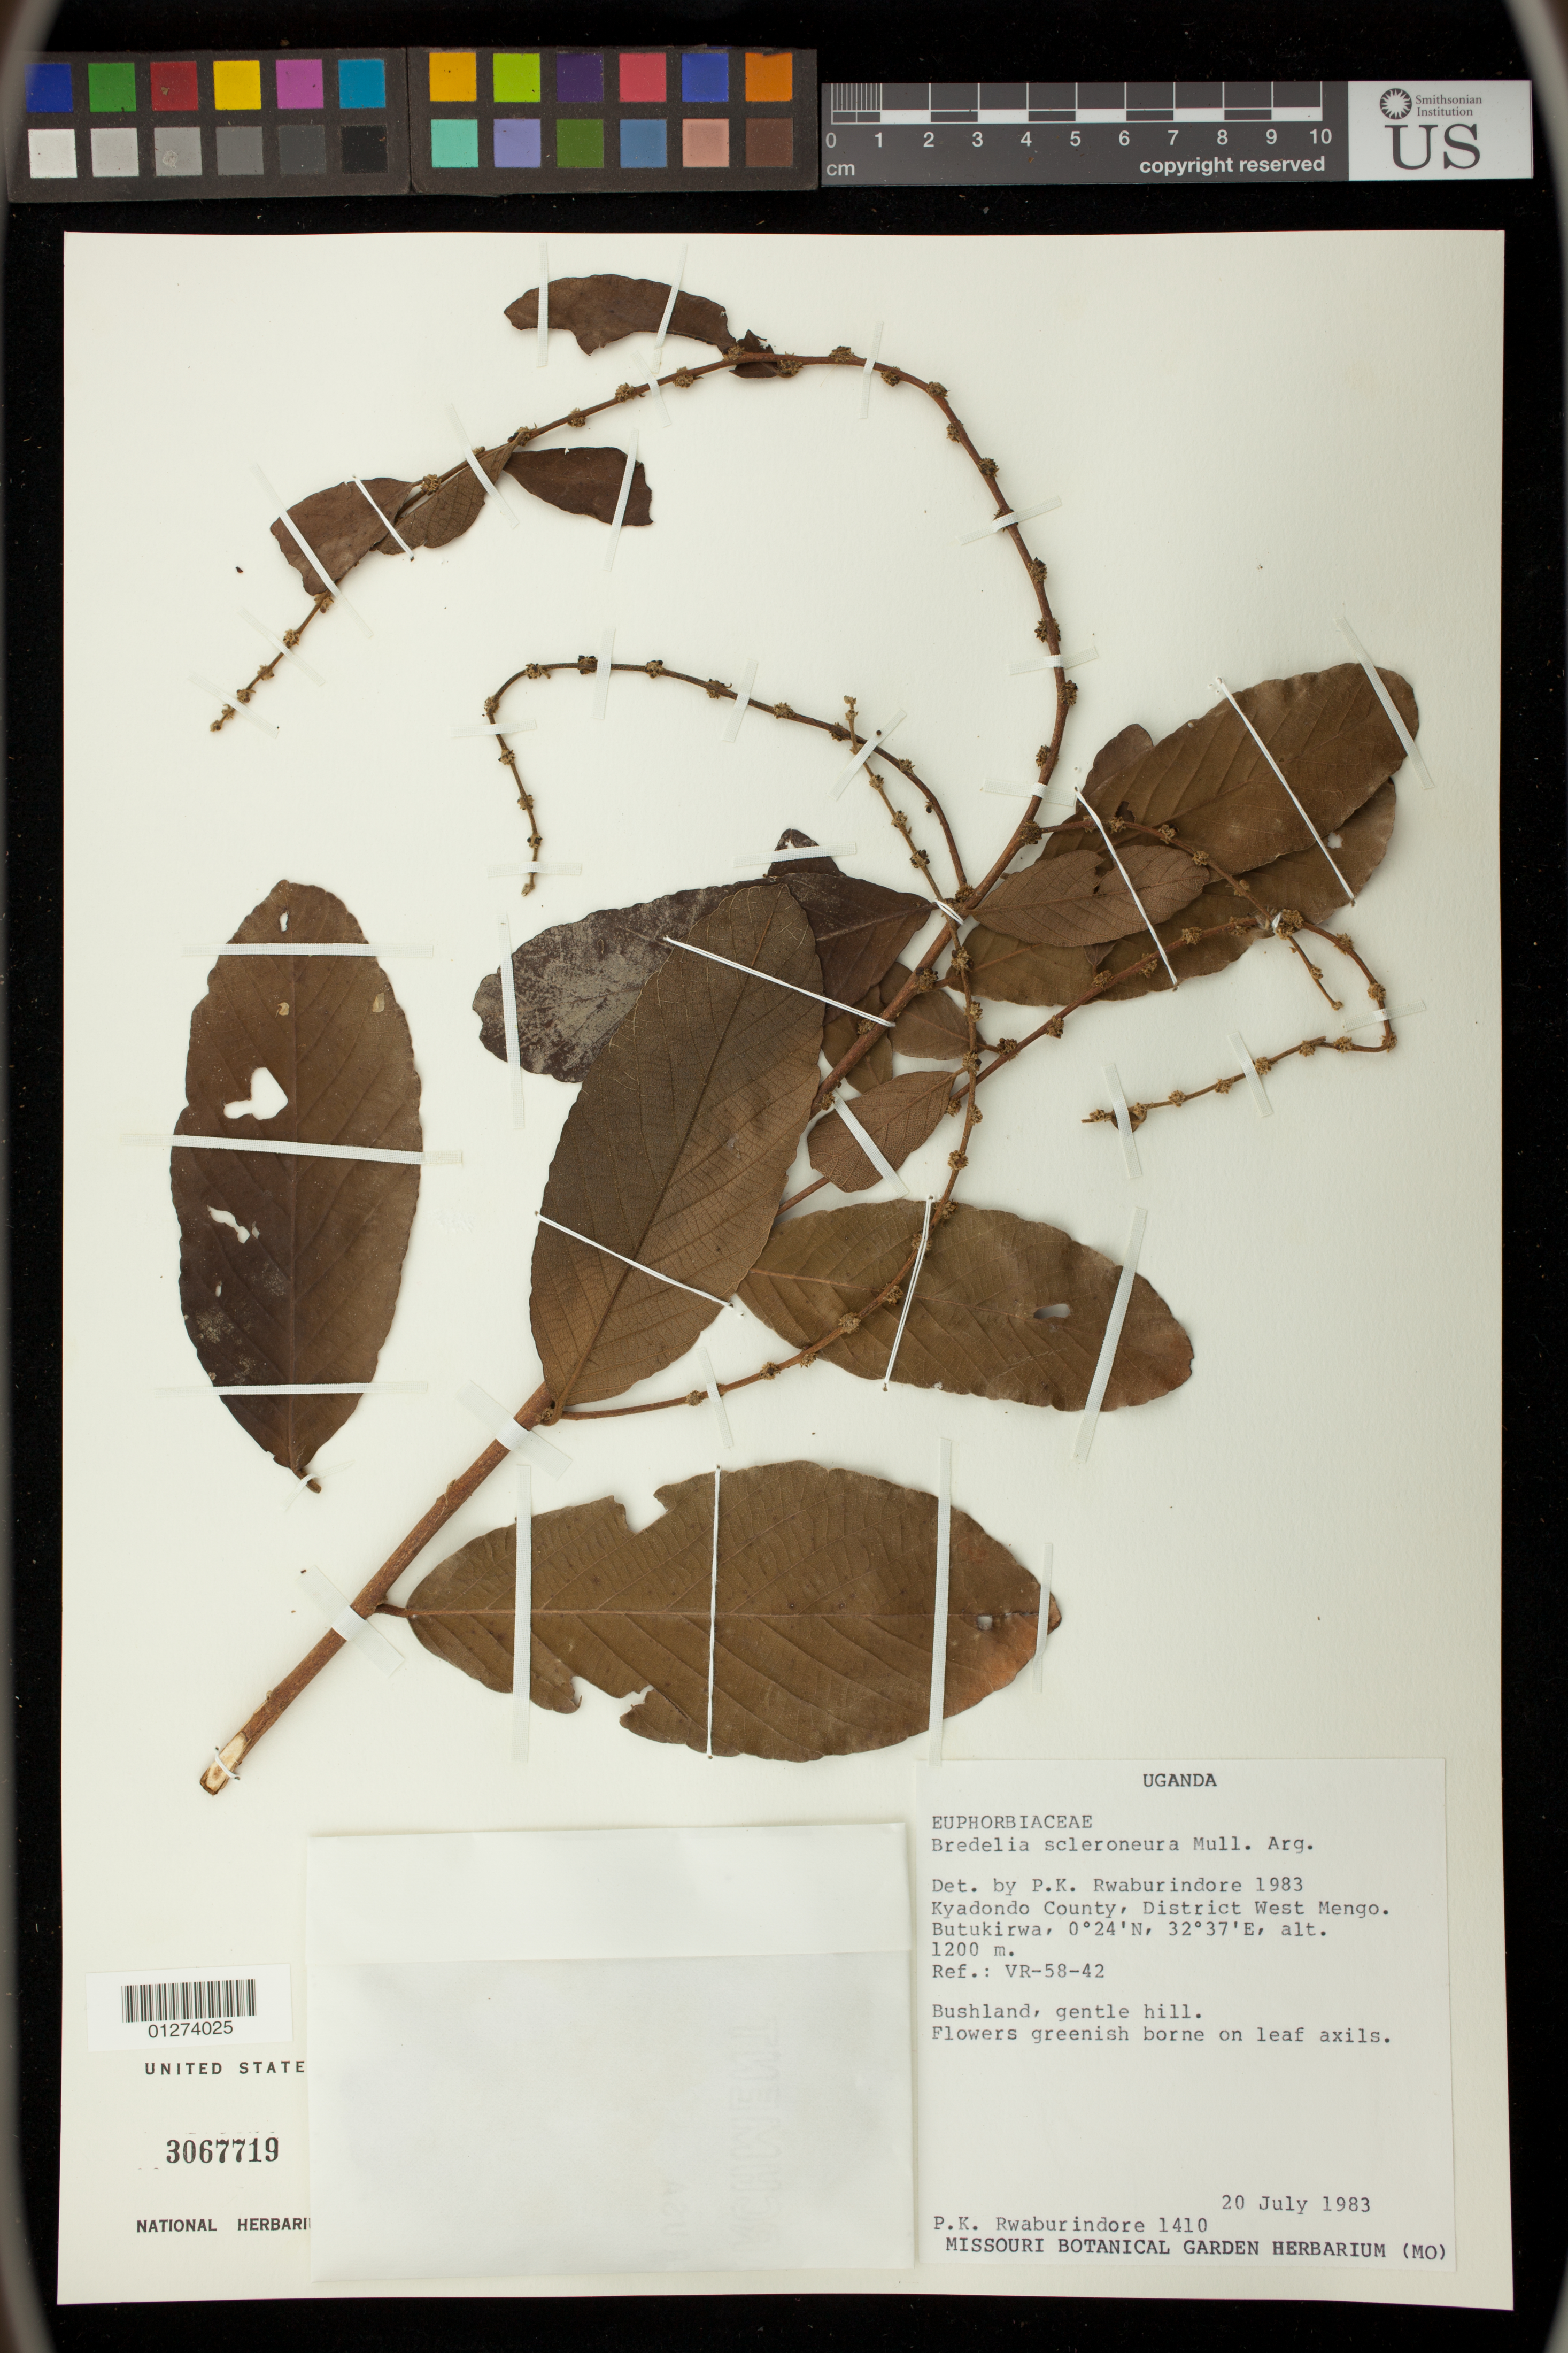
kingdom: Plantae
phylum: Tracheophyta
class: Magnoliopsida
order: Malpighiales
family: Phyllanthaceae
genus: Bridelia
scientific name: Bridelia scleroneura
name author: Müll. Arg.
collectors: P. Rwaburindore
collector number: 1410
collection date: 1983-07-20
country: Uganda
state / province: Central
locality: Kyadondo county, District West Mengo. Butukirwa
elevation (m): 1200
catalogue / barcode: US 3067719